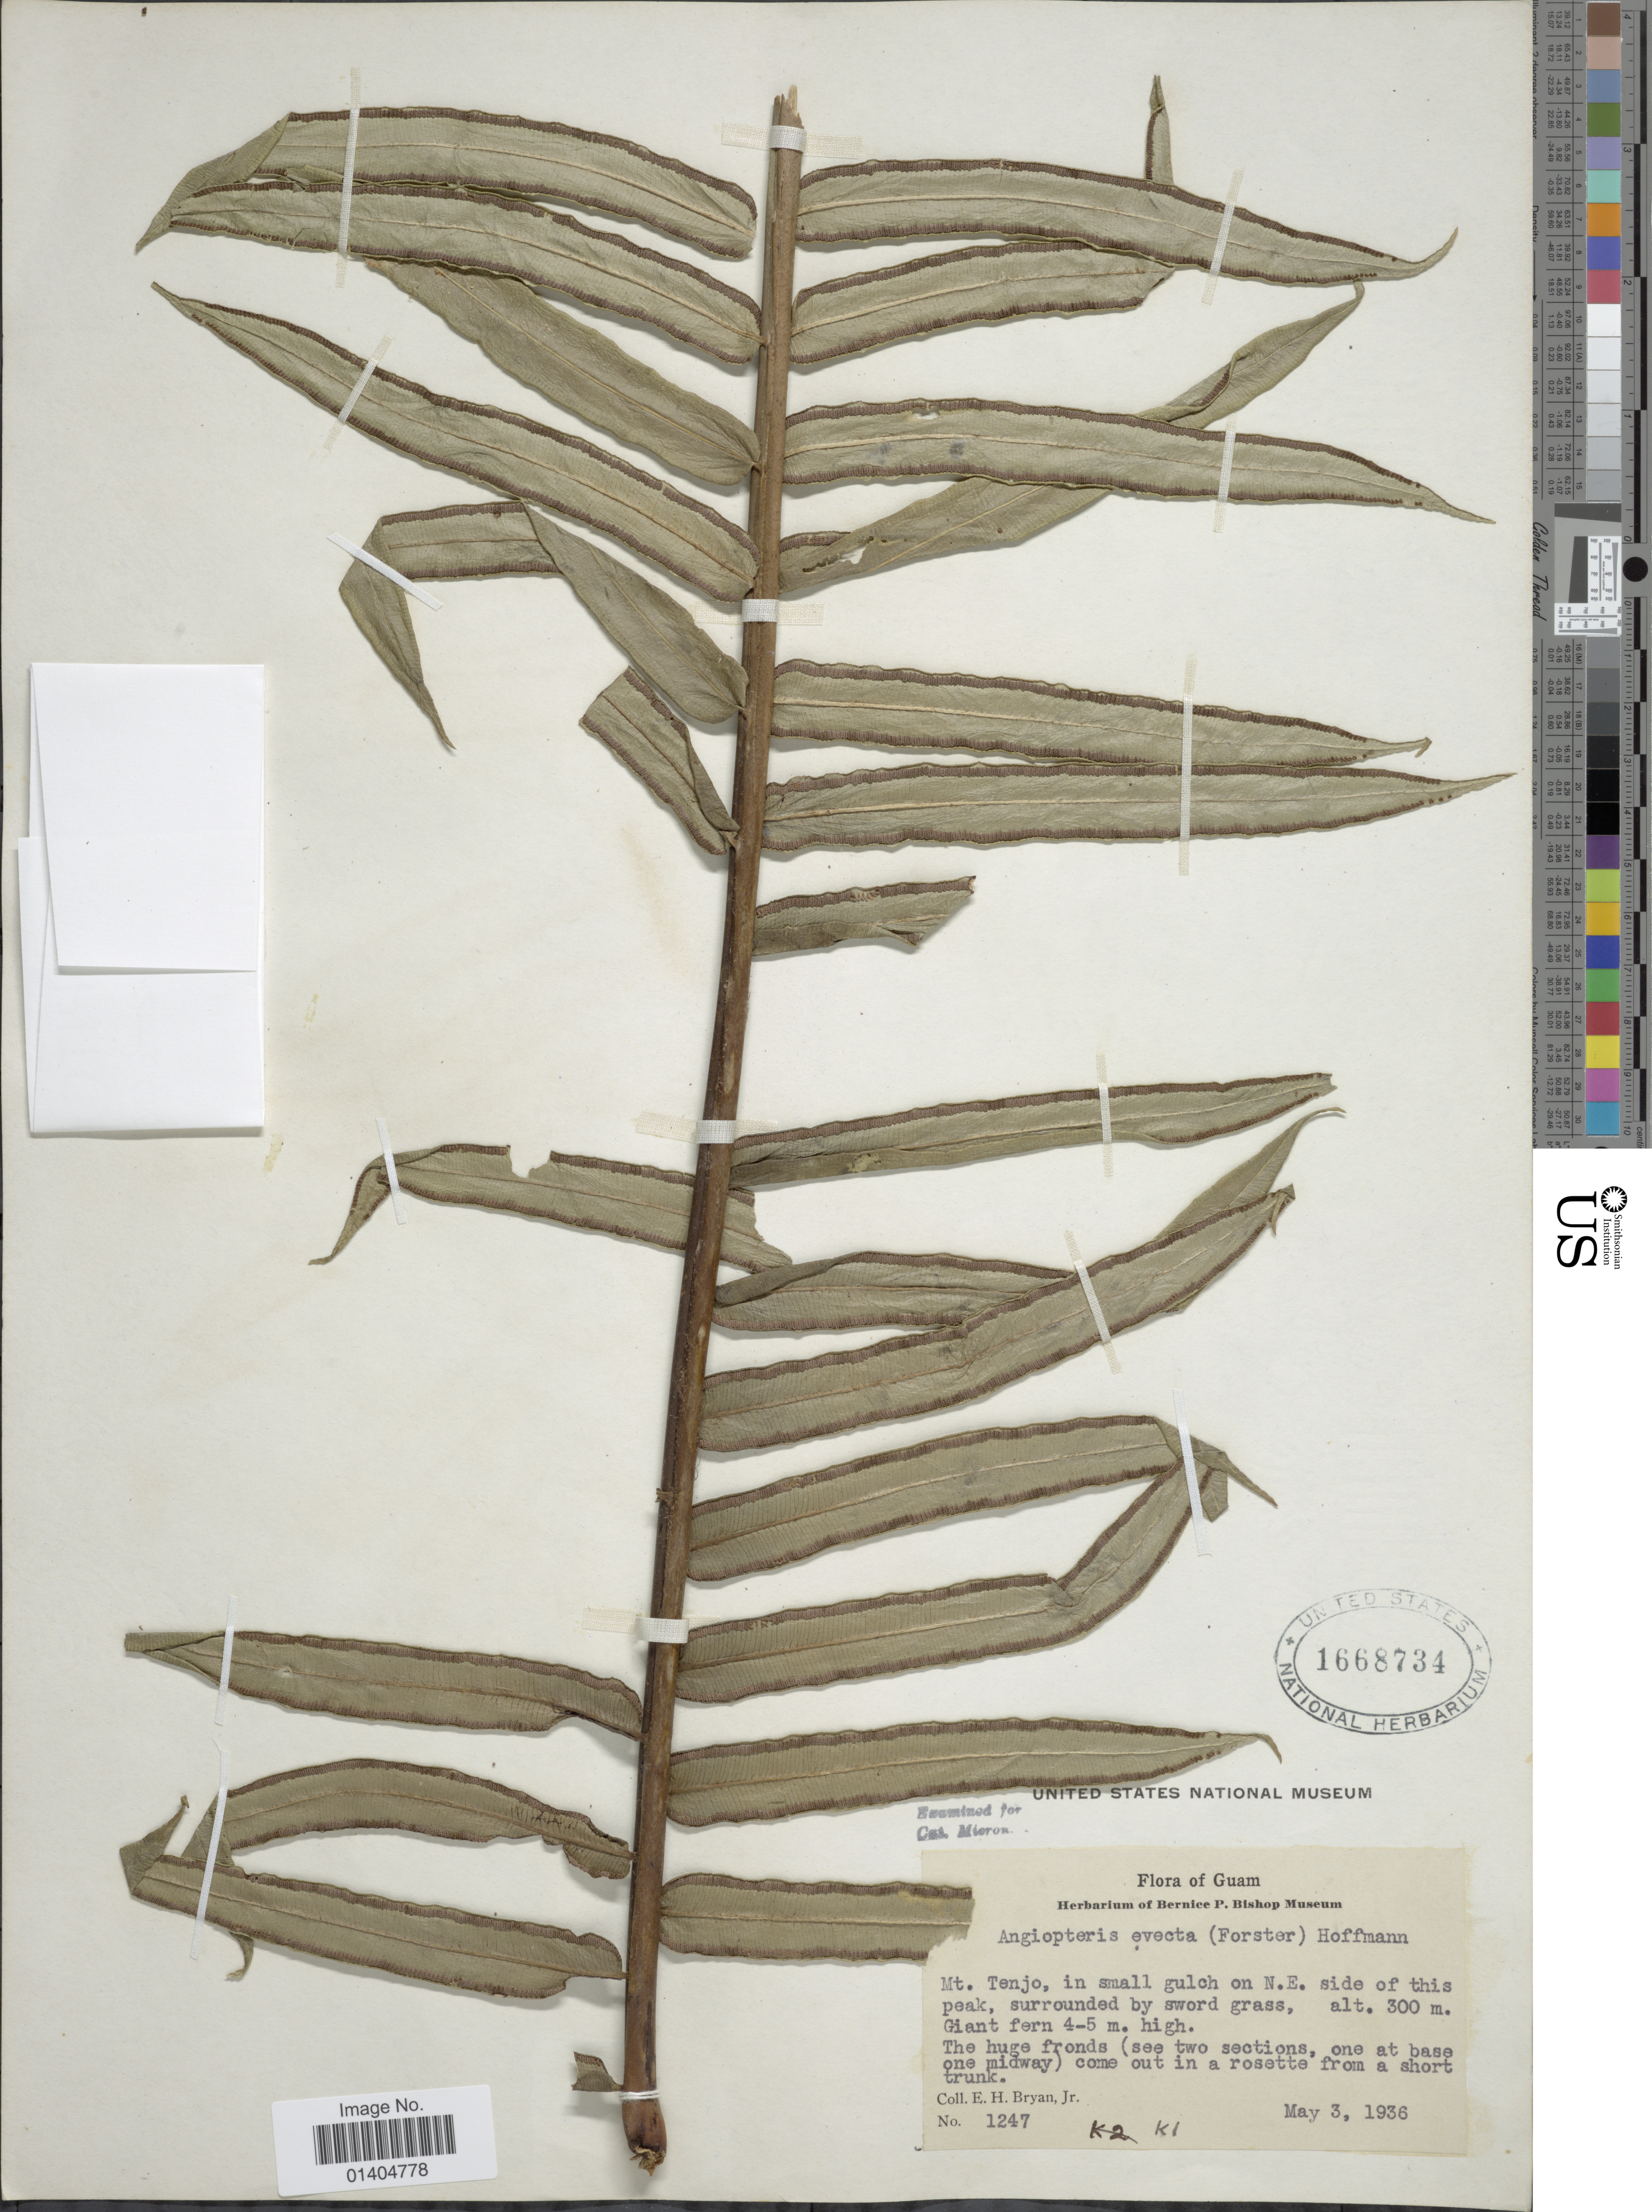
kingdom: Plantae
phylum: Tracheophyta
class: Polypodiopsida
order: Marattiales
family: Marattiaceae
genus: Angiopteris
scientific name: Angiopteris evecta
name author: (G. Forst.) Hoffm.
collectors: E. Bryan Jr.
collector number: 1247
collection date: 1936-05-03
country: Guam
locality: Guam Mt. Tenjo, in small gulch on N.E. side of this peak, surrounded by sword grass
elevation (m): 300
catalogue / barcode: US 1668734